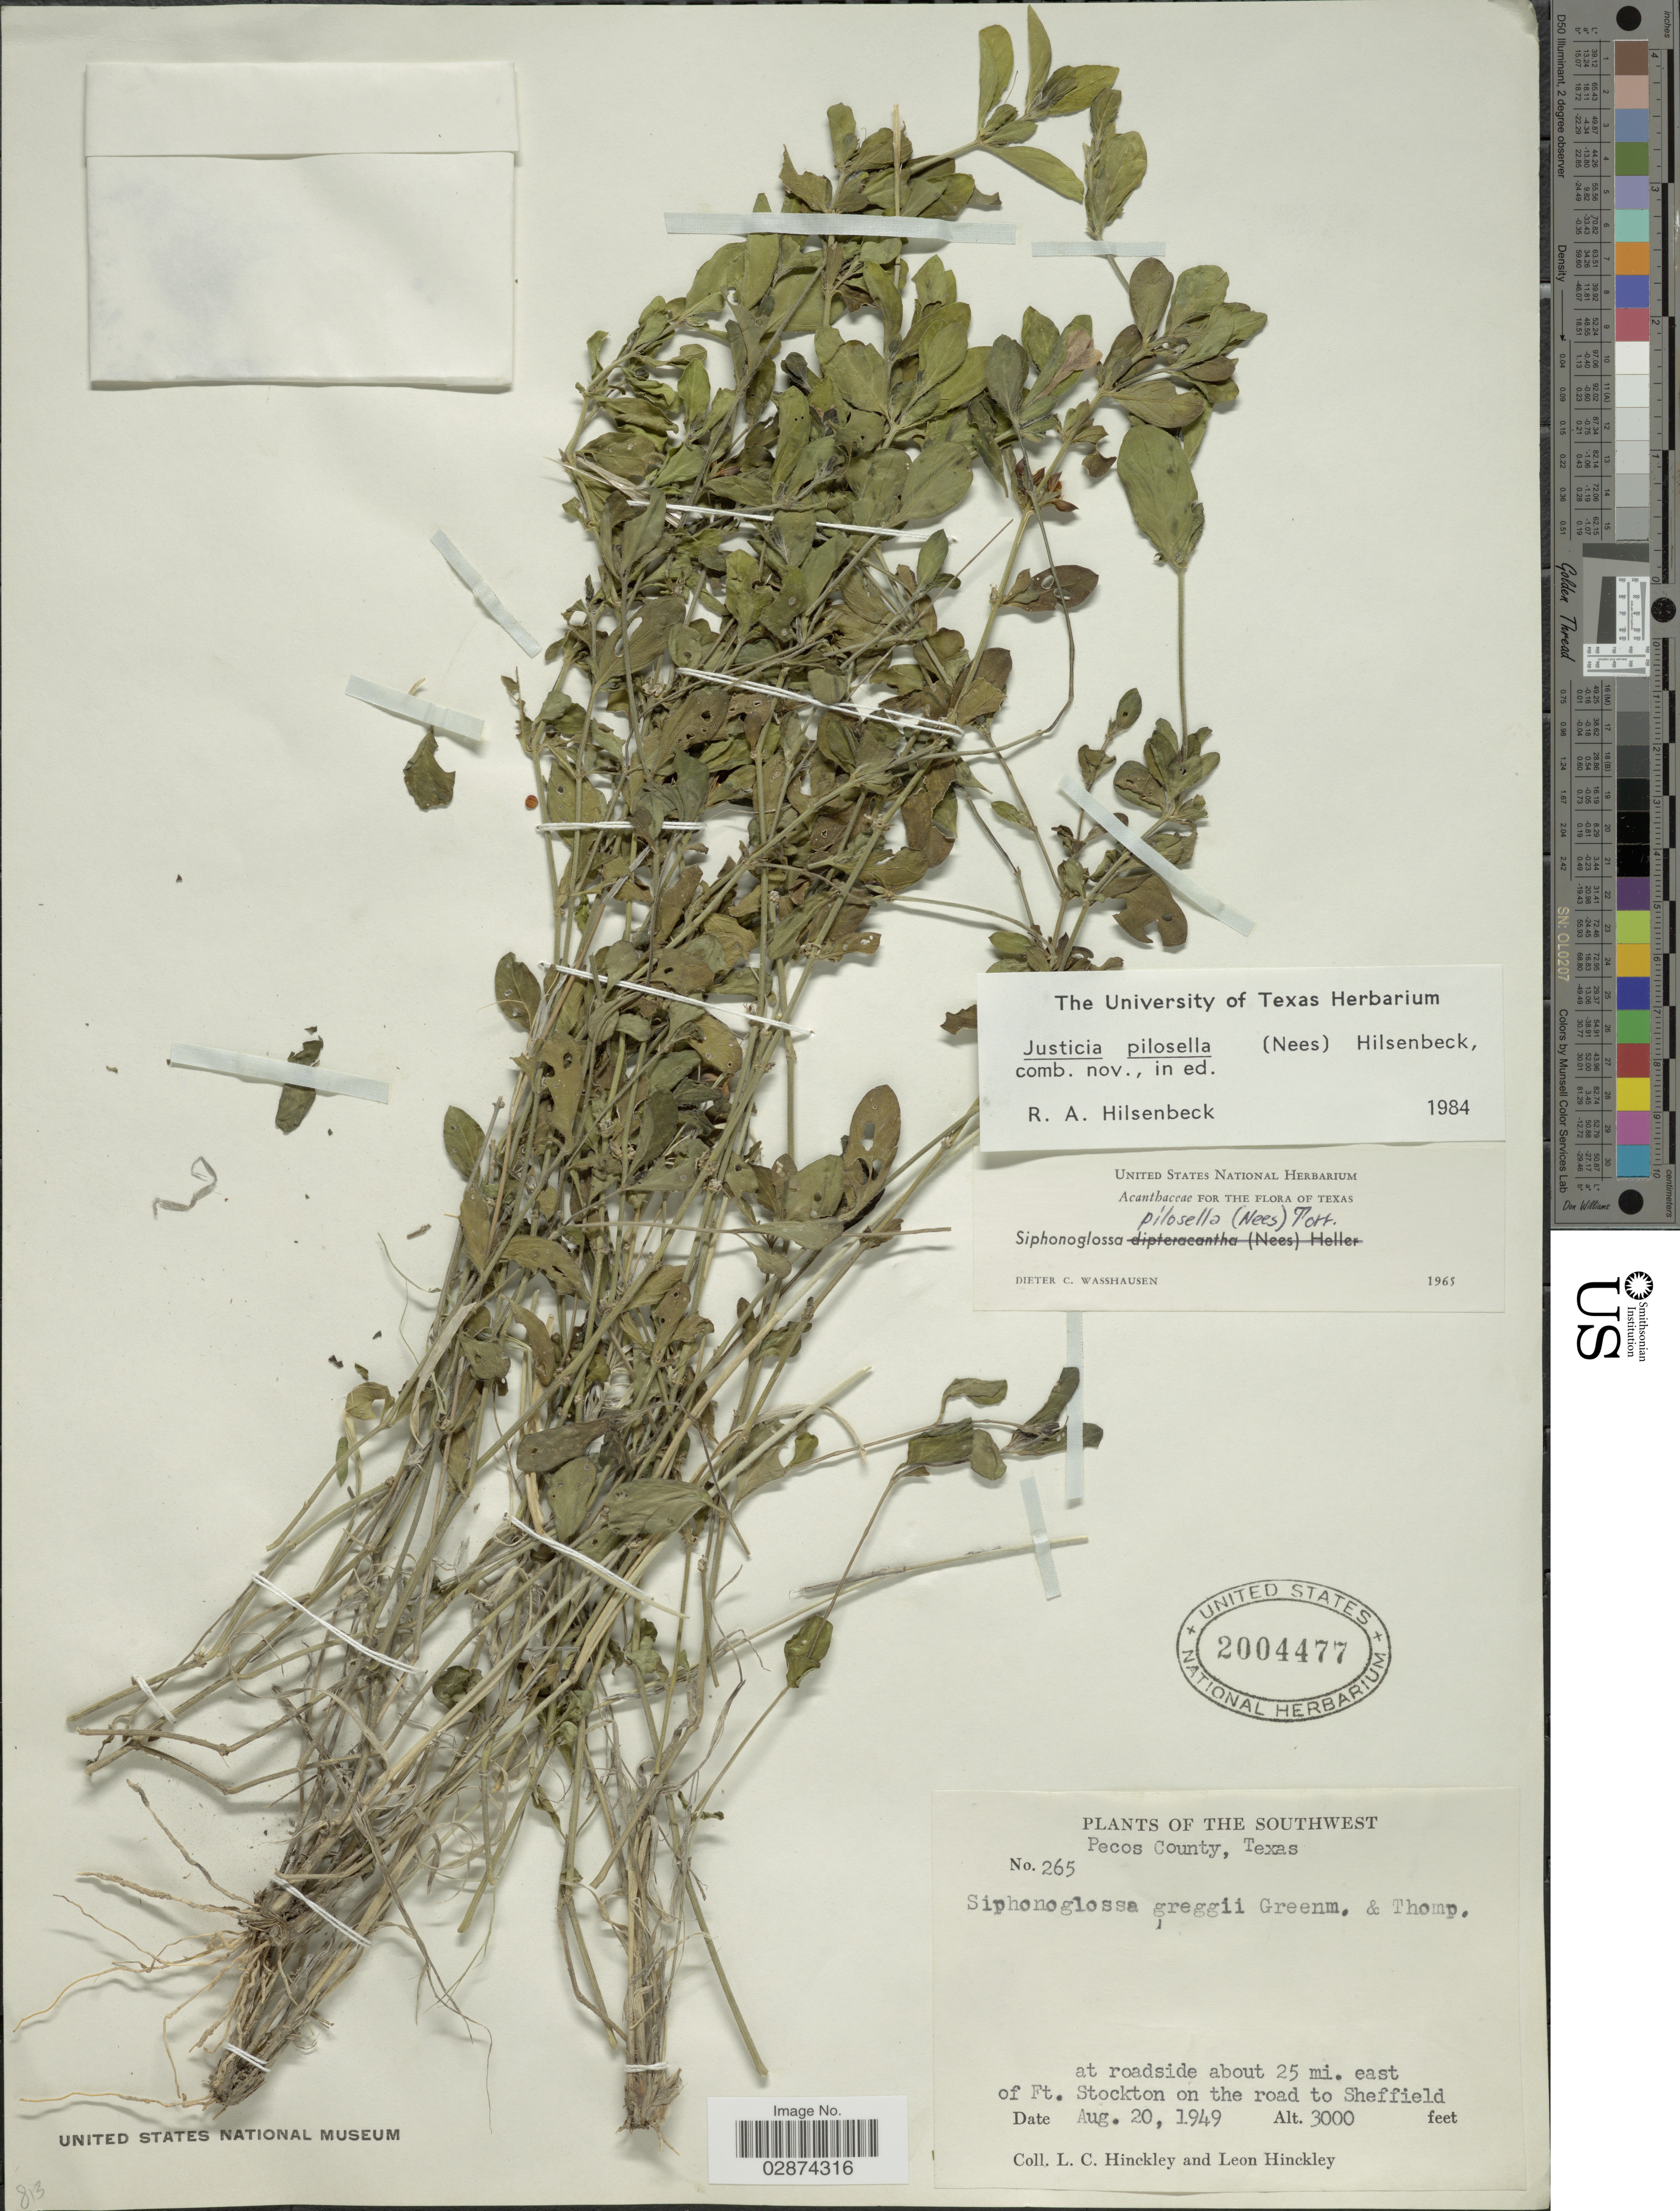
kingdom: Plantae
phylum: Tracheophyta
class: Magnoliopsida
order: Lamiales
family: Acanthaceae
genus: Justicia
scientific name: Justicia pilosella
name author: (Nees) Hilsenb.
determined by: Fisher, Amanda, (LOB), California State University, Long Beach (UNITED STATES)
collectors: L. Hinckley & L. Hinckley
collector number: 265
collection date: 1949-08-20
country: United States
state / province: Texas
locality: Southwest. Pecos County. At roadside about 25 mi. east of Ft. Stockton on the road to Sheffield.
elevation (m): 914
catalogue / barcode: US 2004477